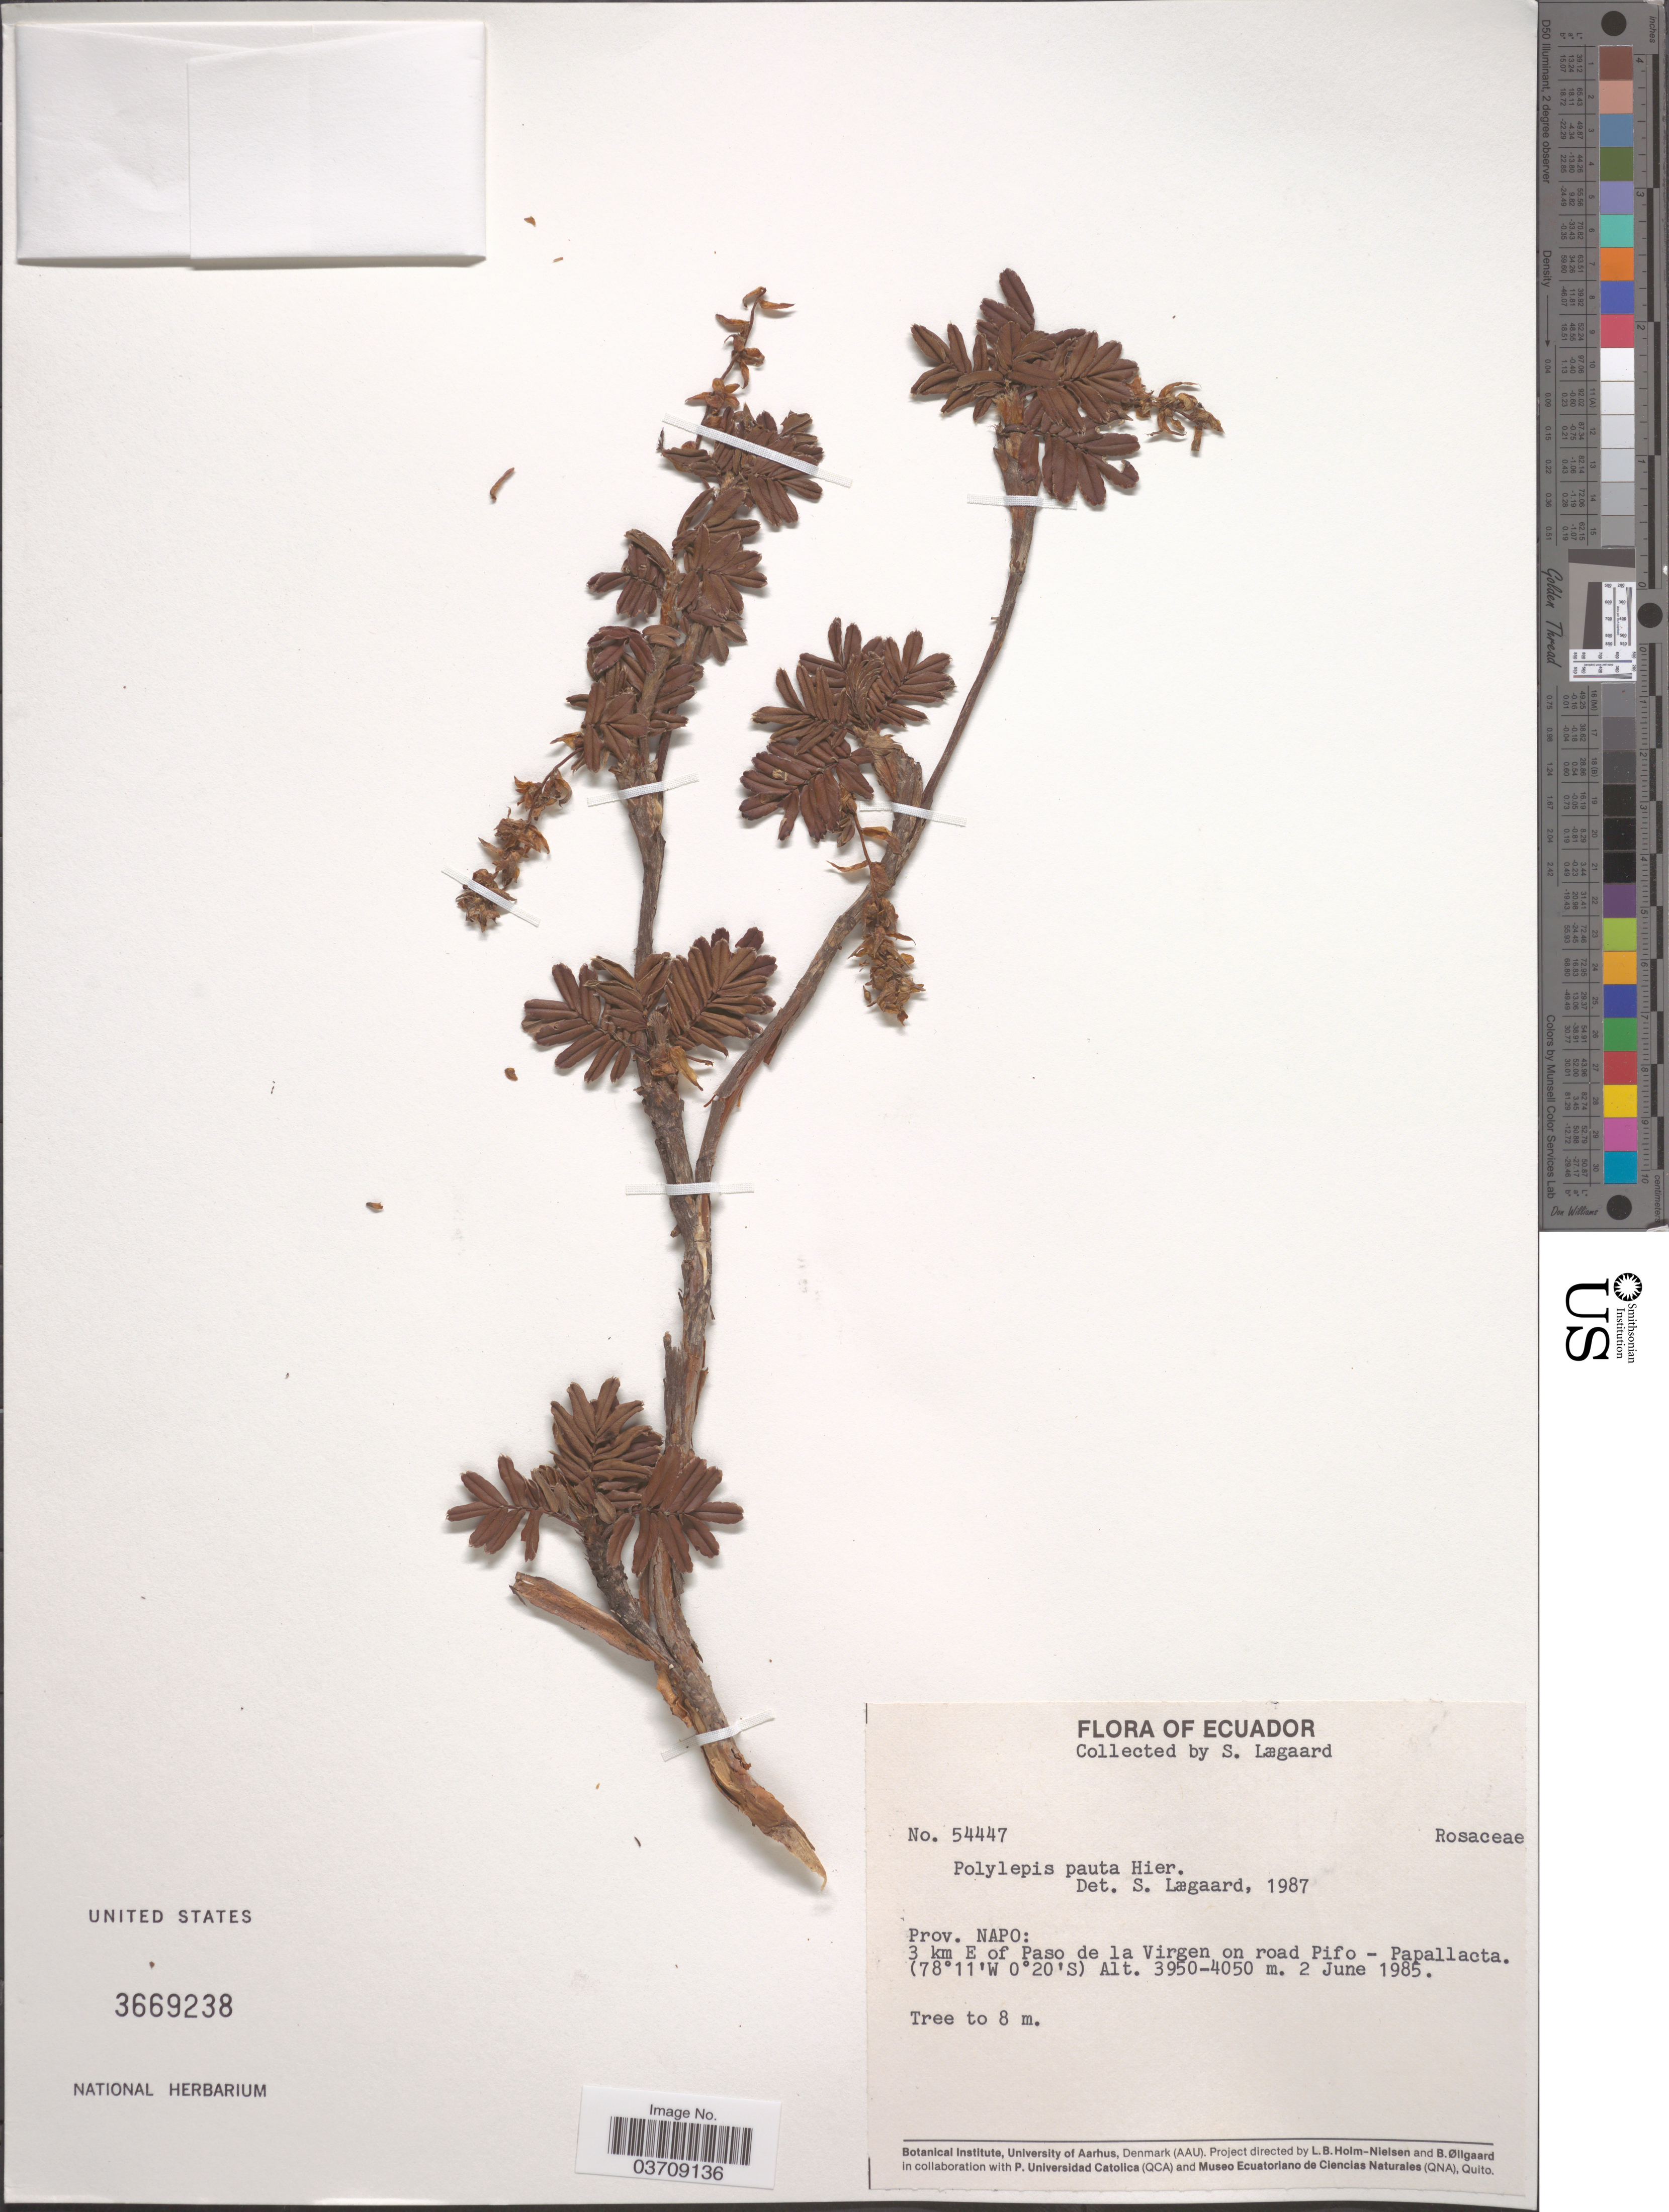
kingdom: Plantae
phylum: Tracheophyta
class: Magnoliopsida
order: Rosales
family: Rosaceae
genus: Polylepis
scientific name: Polylepis pauta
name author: Hieron.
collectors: S. Lægaard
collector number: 54447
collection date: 1985-06-02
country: Ecuador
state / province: Napo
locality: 3 km E of Paso de la Virgen on road Pifo - Papallacta.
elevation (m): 3950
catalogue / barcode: US 3669238